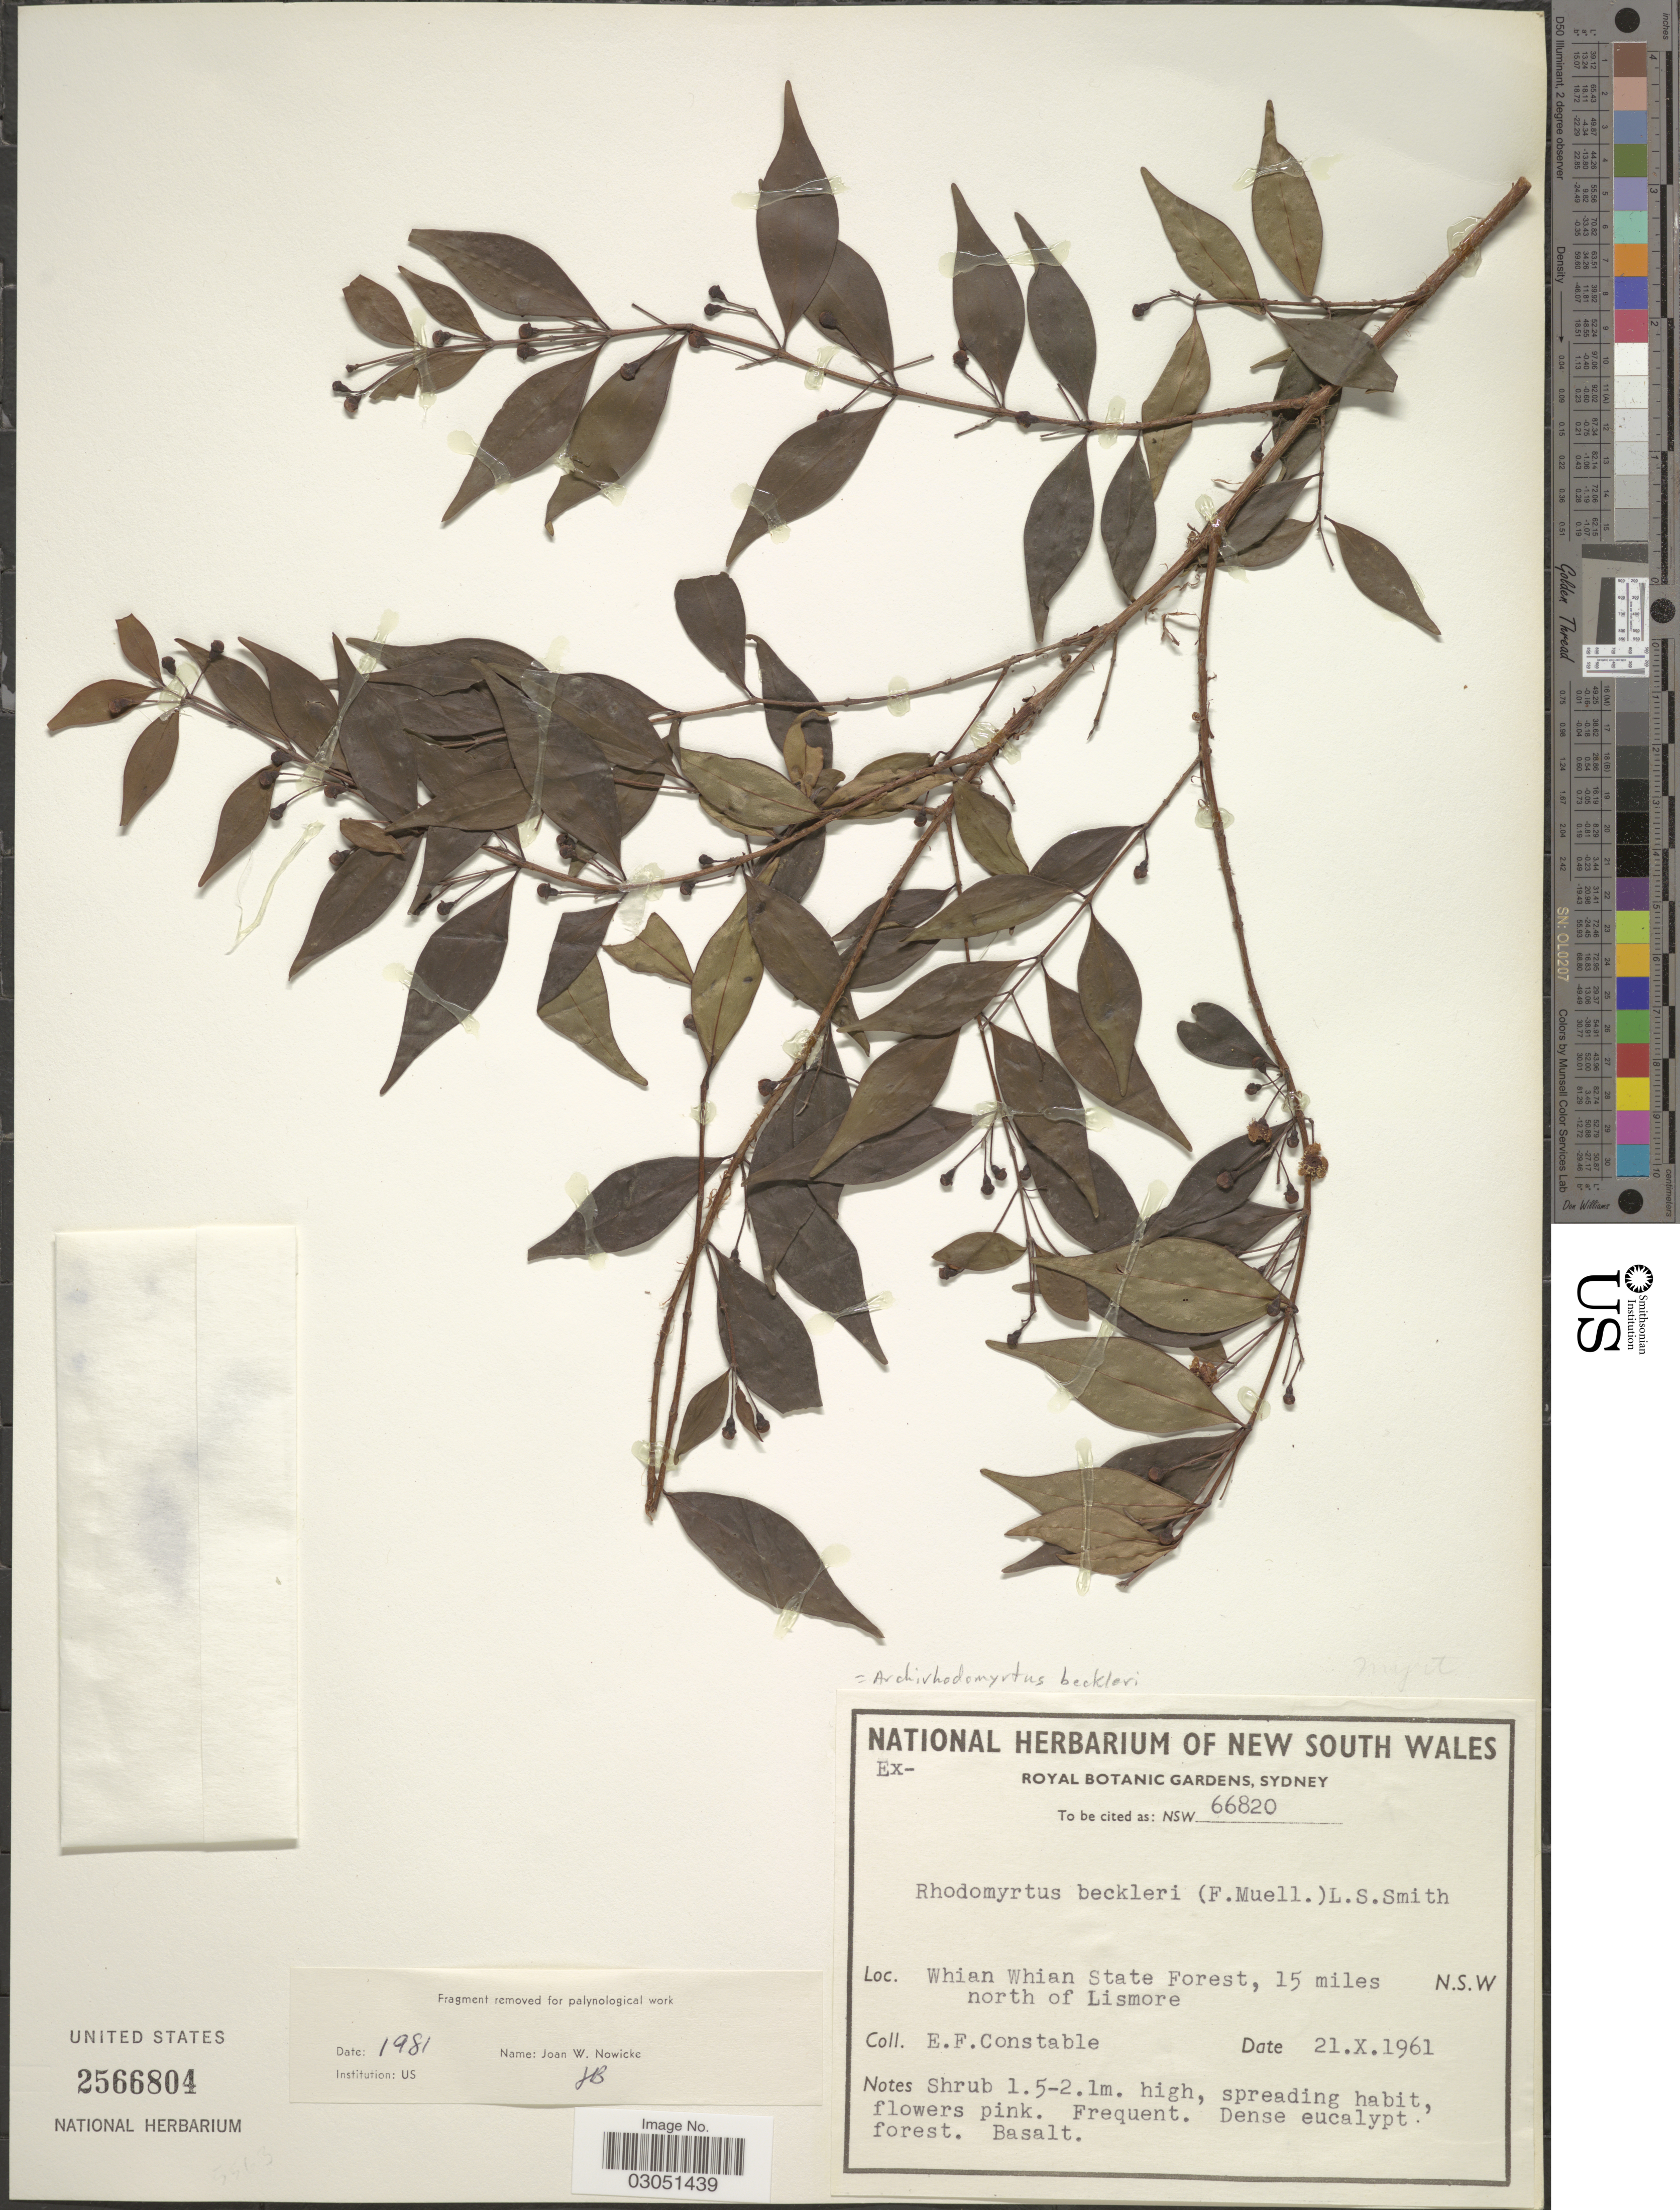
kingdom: Plantae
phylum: Tracheophyta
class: Magnoliopsida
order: Myrtales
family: Myrtaceae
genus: Archirhodomyrtus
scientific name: Archirhodomyrtus beckleri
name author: (F. Muell.) A.J. Scott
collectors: E. F. Constable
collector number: NSW66820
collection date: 1961-10-21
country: Australia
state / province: New South Wales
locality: Whian Whian State Forest, 15 miles north of Lismore.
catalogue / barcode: US 2566804